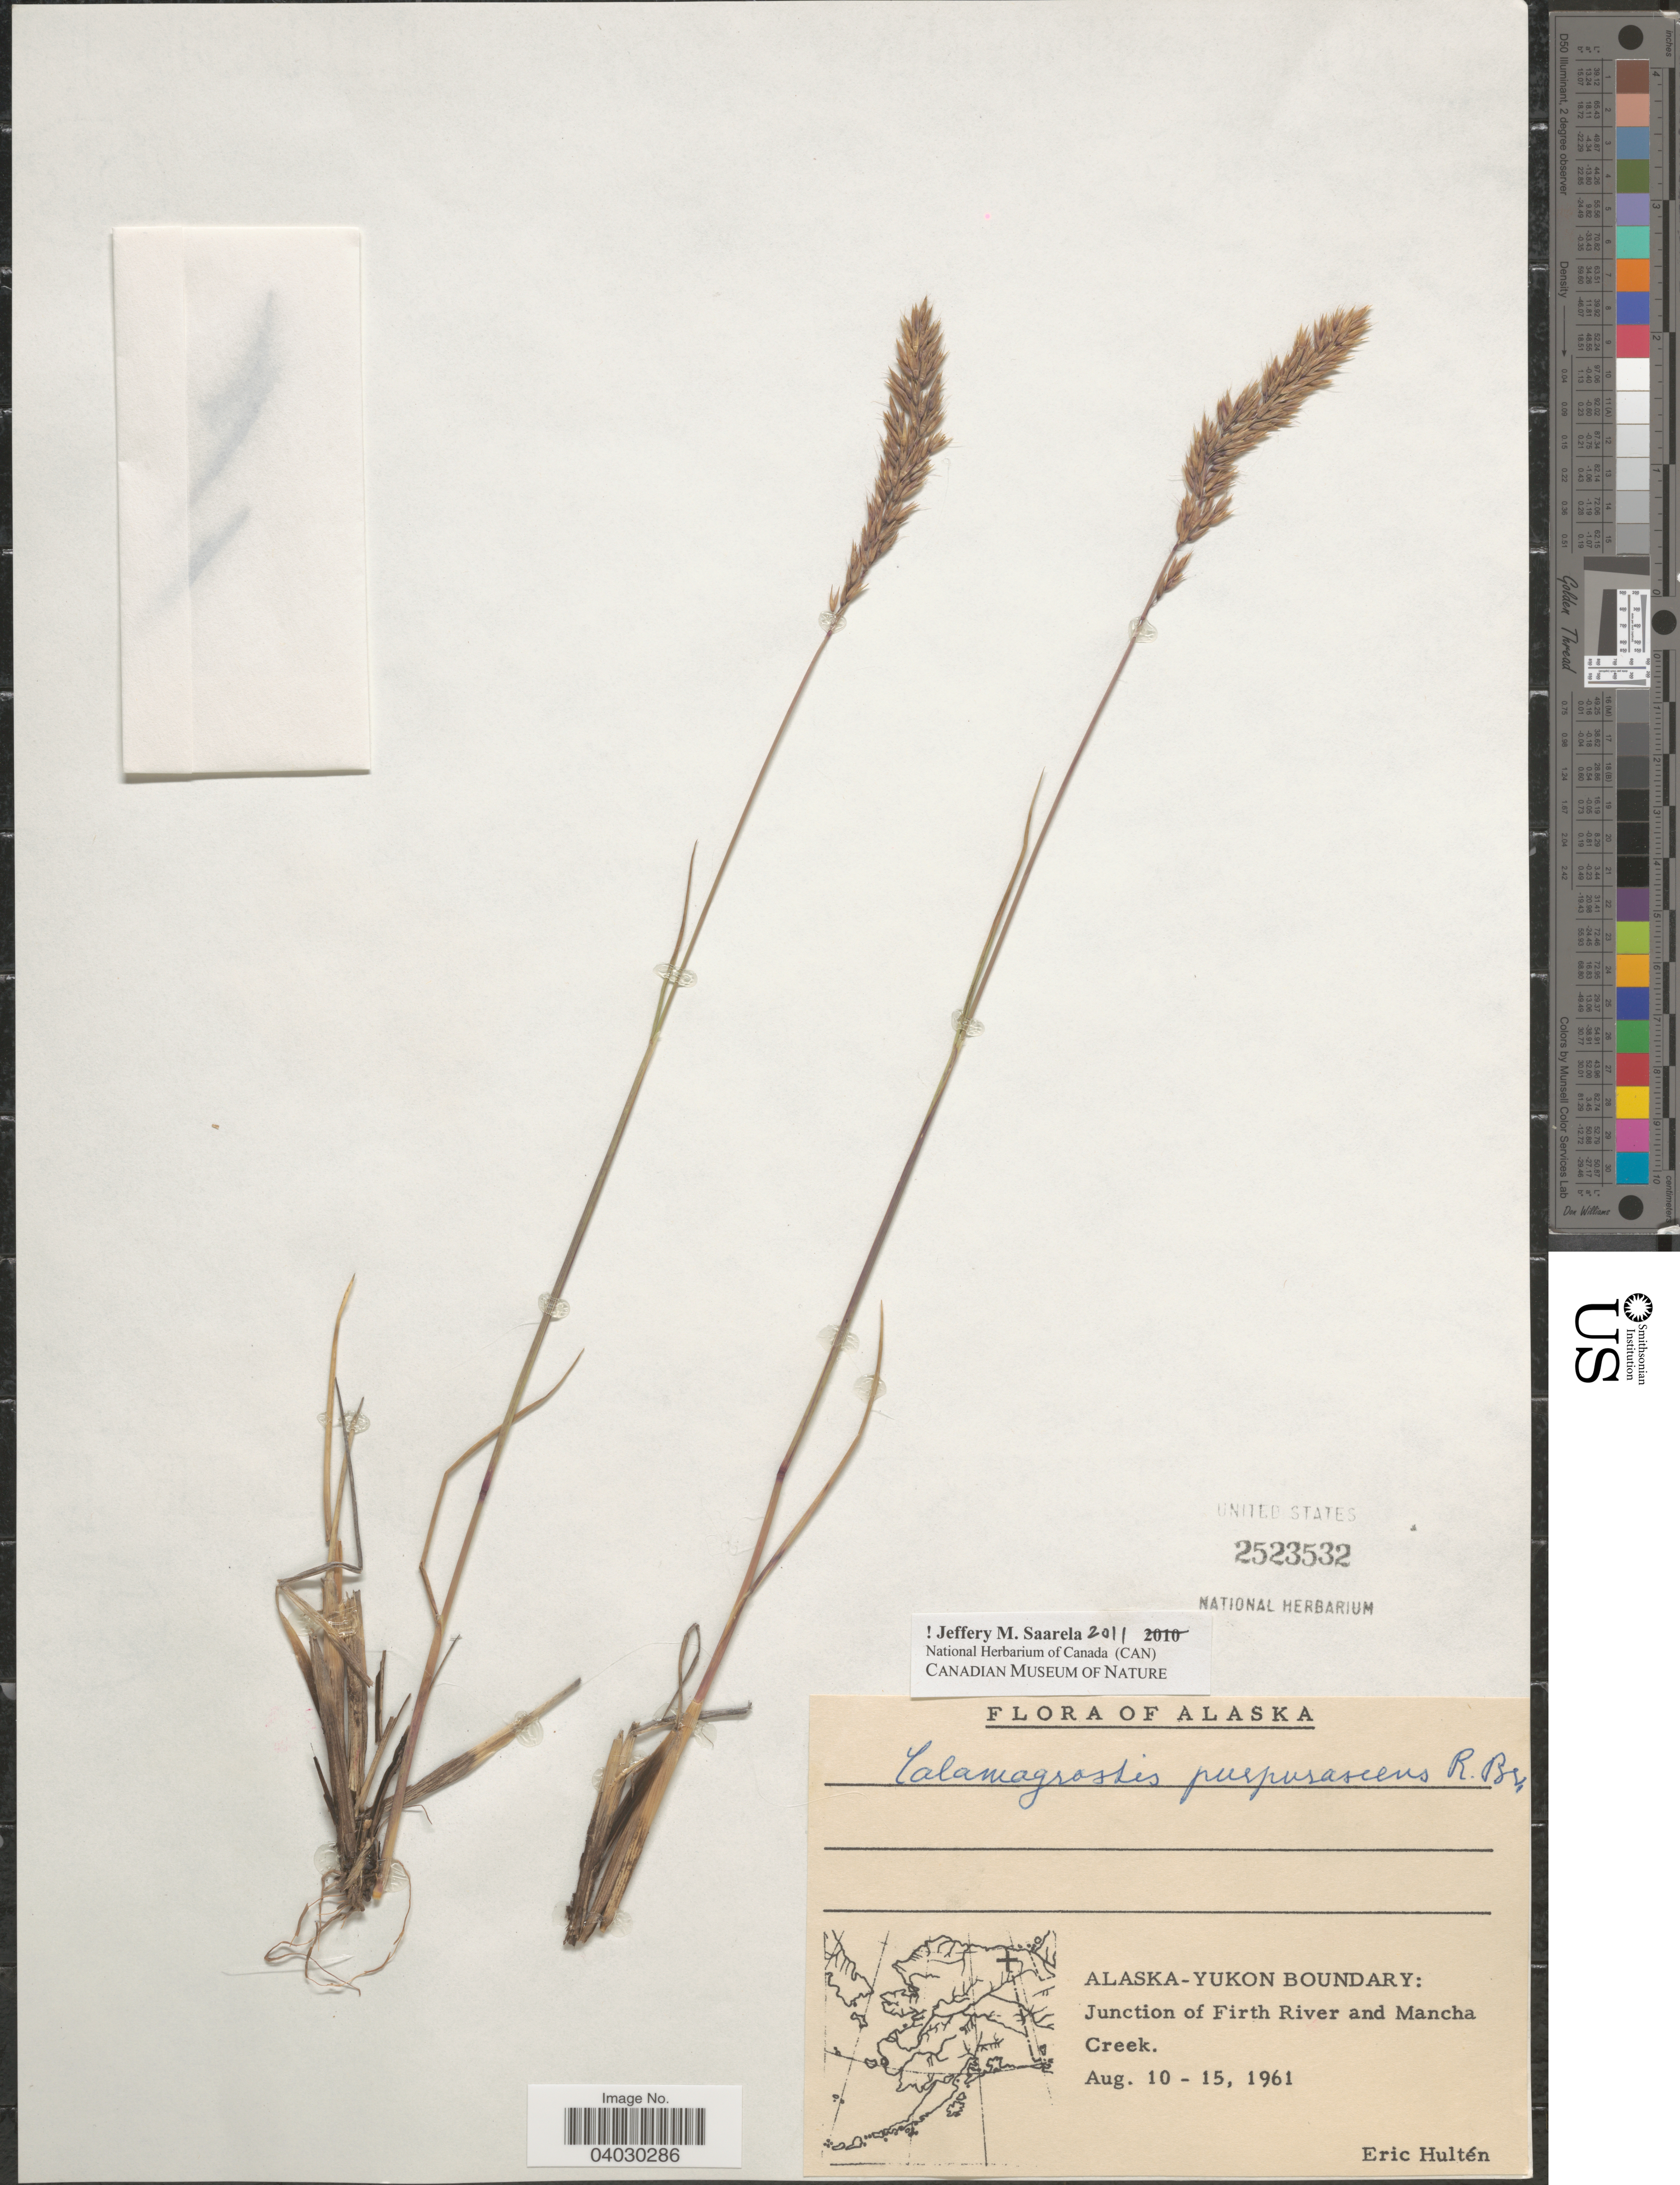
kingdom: Plantae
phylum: Tracheophyta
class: Liliopsida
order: Poales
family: Poaceae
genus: Calamagrostis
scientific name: Calamagrostis purpurascens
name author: R. Br.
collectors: E. G. Hultén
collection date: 1961-08-10/1961-08-15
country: United States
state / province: Alaska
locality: Alaska-Yukon Boundary: Junction of Firth River and Mancha Creek.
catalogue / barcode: US 2523532